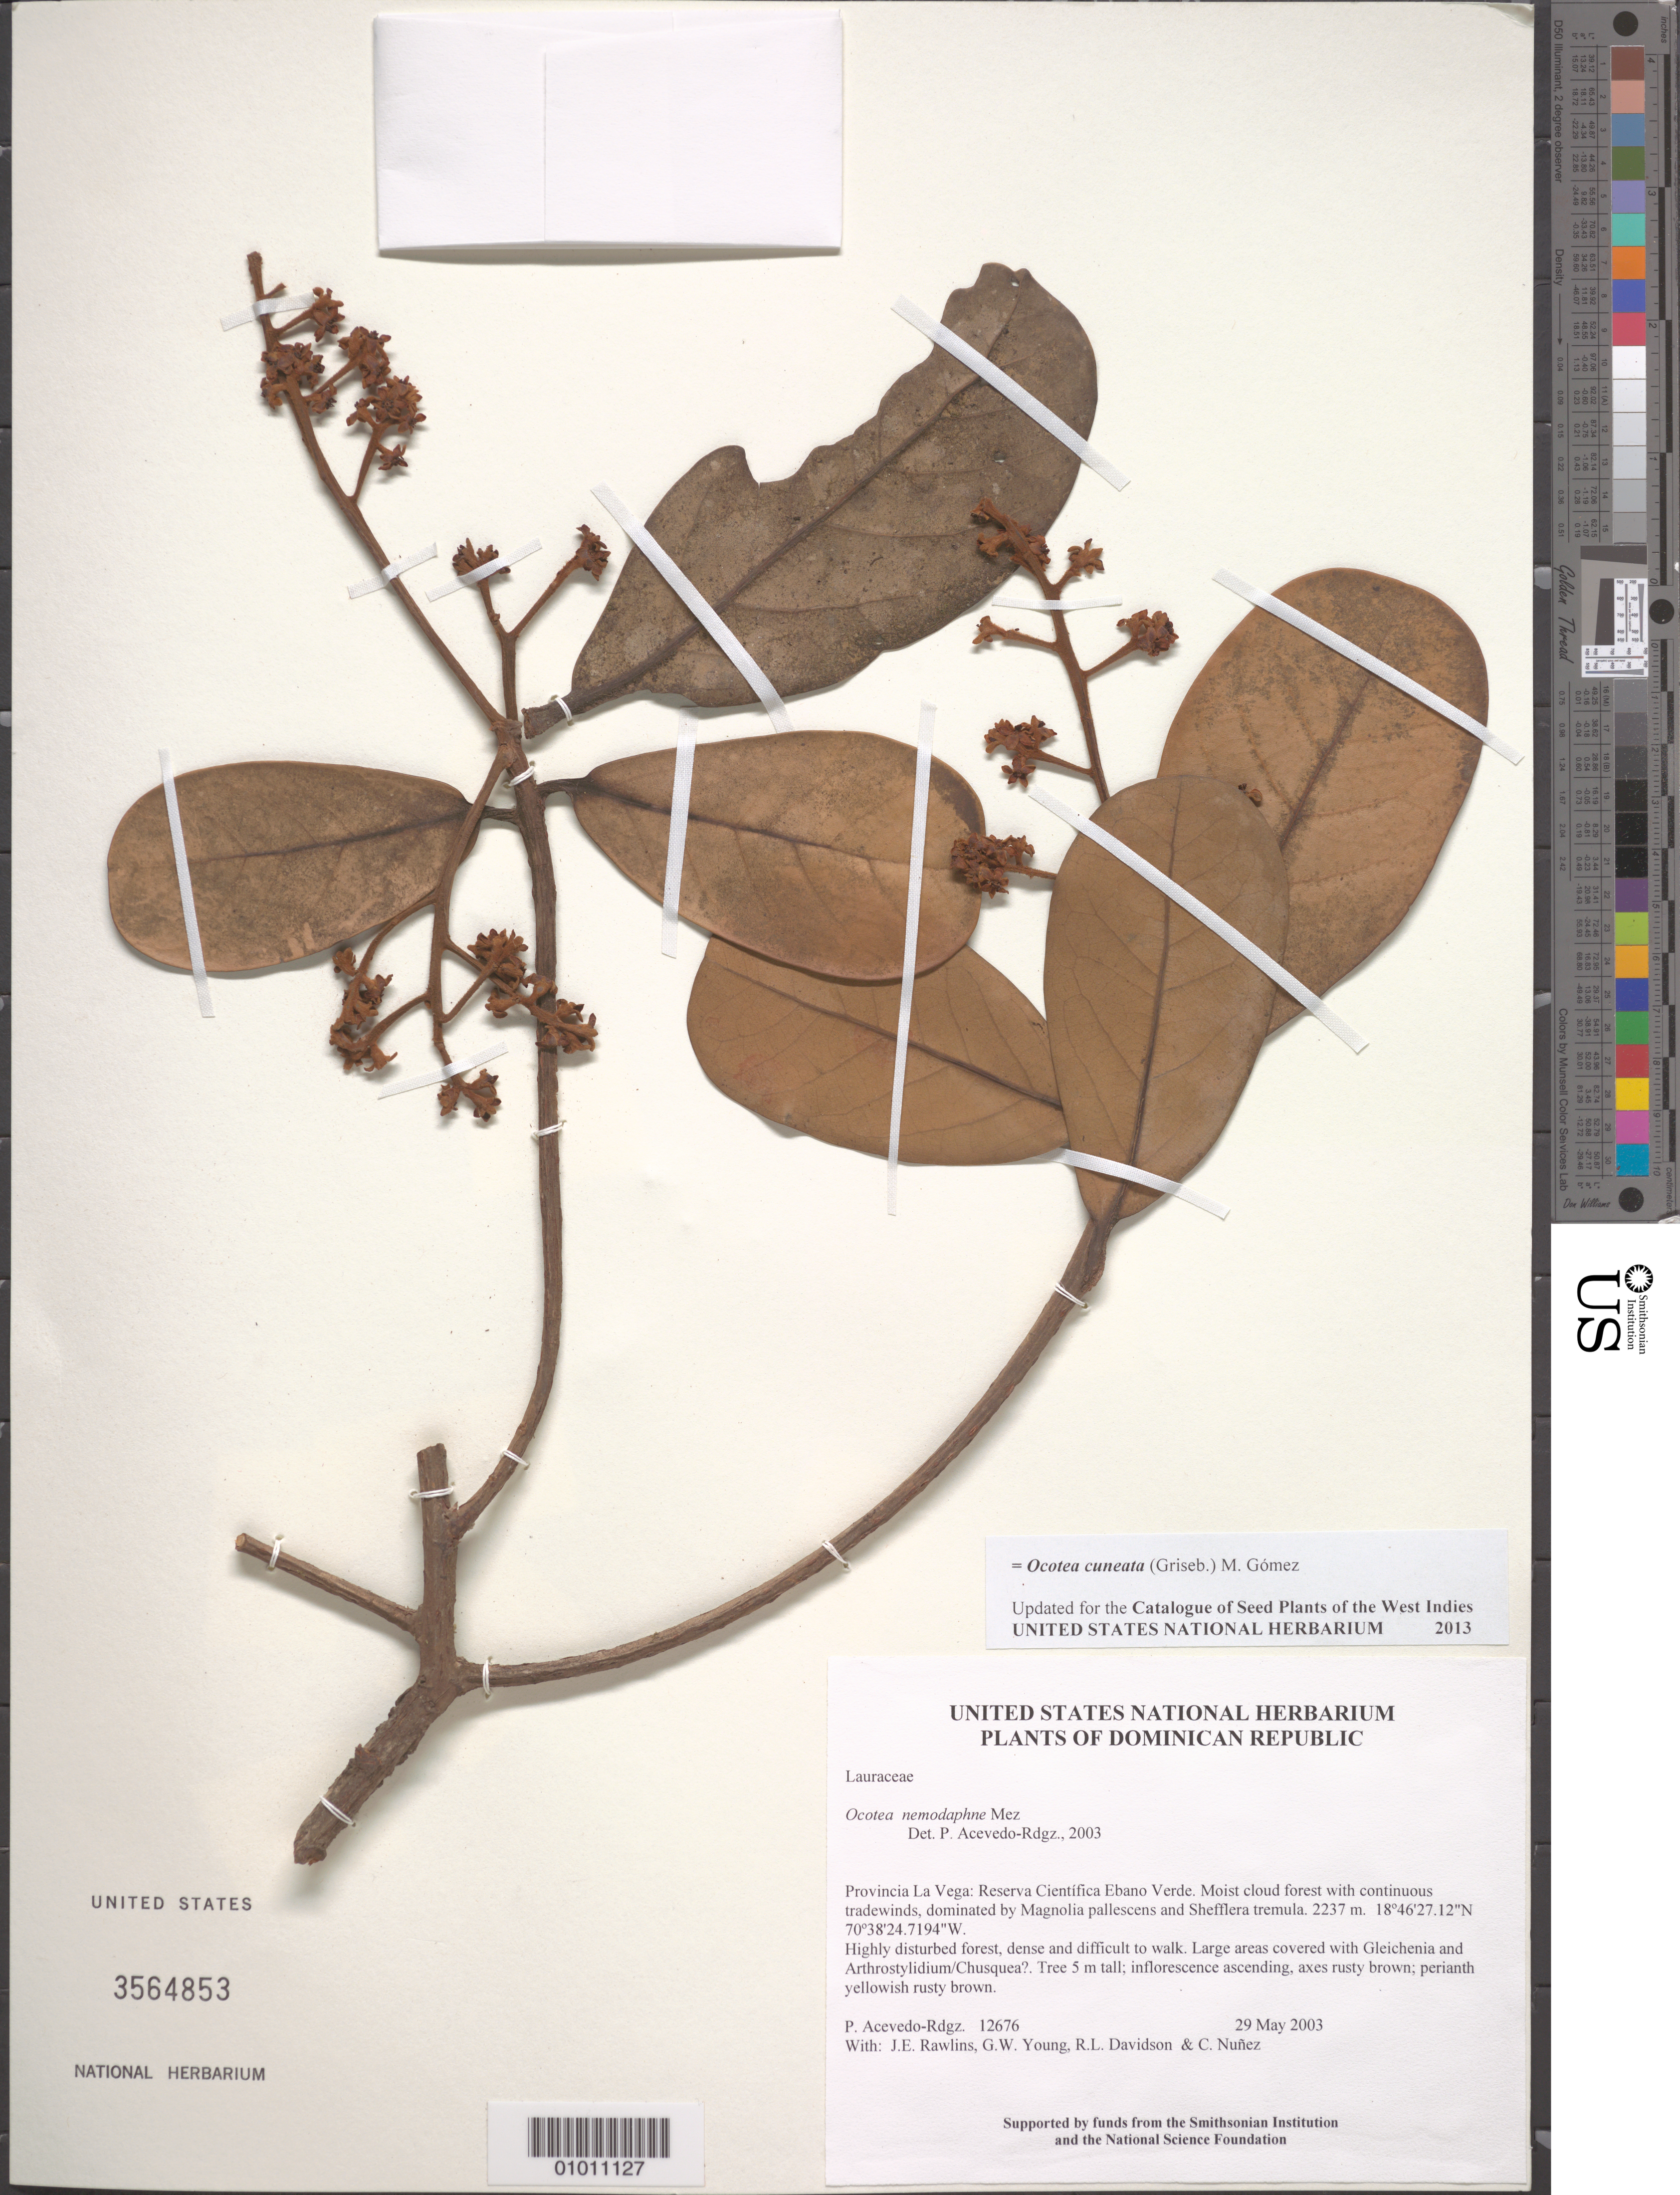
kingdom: Plantae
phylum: Tracheophyta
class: Magnoliopsida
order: Laurales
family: Lauraceae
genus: Ocotea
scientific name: Ocotea cuneata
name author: (Griseb.) M. Gómez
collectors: P. Acevedo-Rodr., J. Rawlins, G. Young, R. Davidson & C. Nunez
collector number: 12676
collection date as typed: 29 May 2003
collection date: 2003-05-29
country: Dominican Republic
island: Hispaniola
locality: Provincia La Vega: Reserva Científica Ebano Verde. Moist cloud forest with continuous tradewinds, dominated by Magnolia pallescens and Shefflera tremula.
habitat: Highly disturbed forest, dense and difficult to walk. Large areas covered with Gleichenia and Arthrostylidium/Chusquea?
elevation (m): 2237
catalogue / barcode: US 3564853